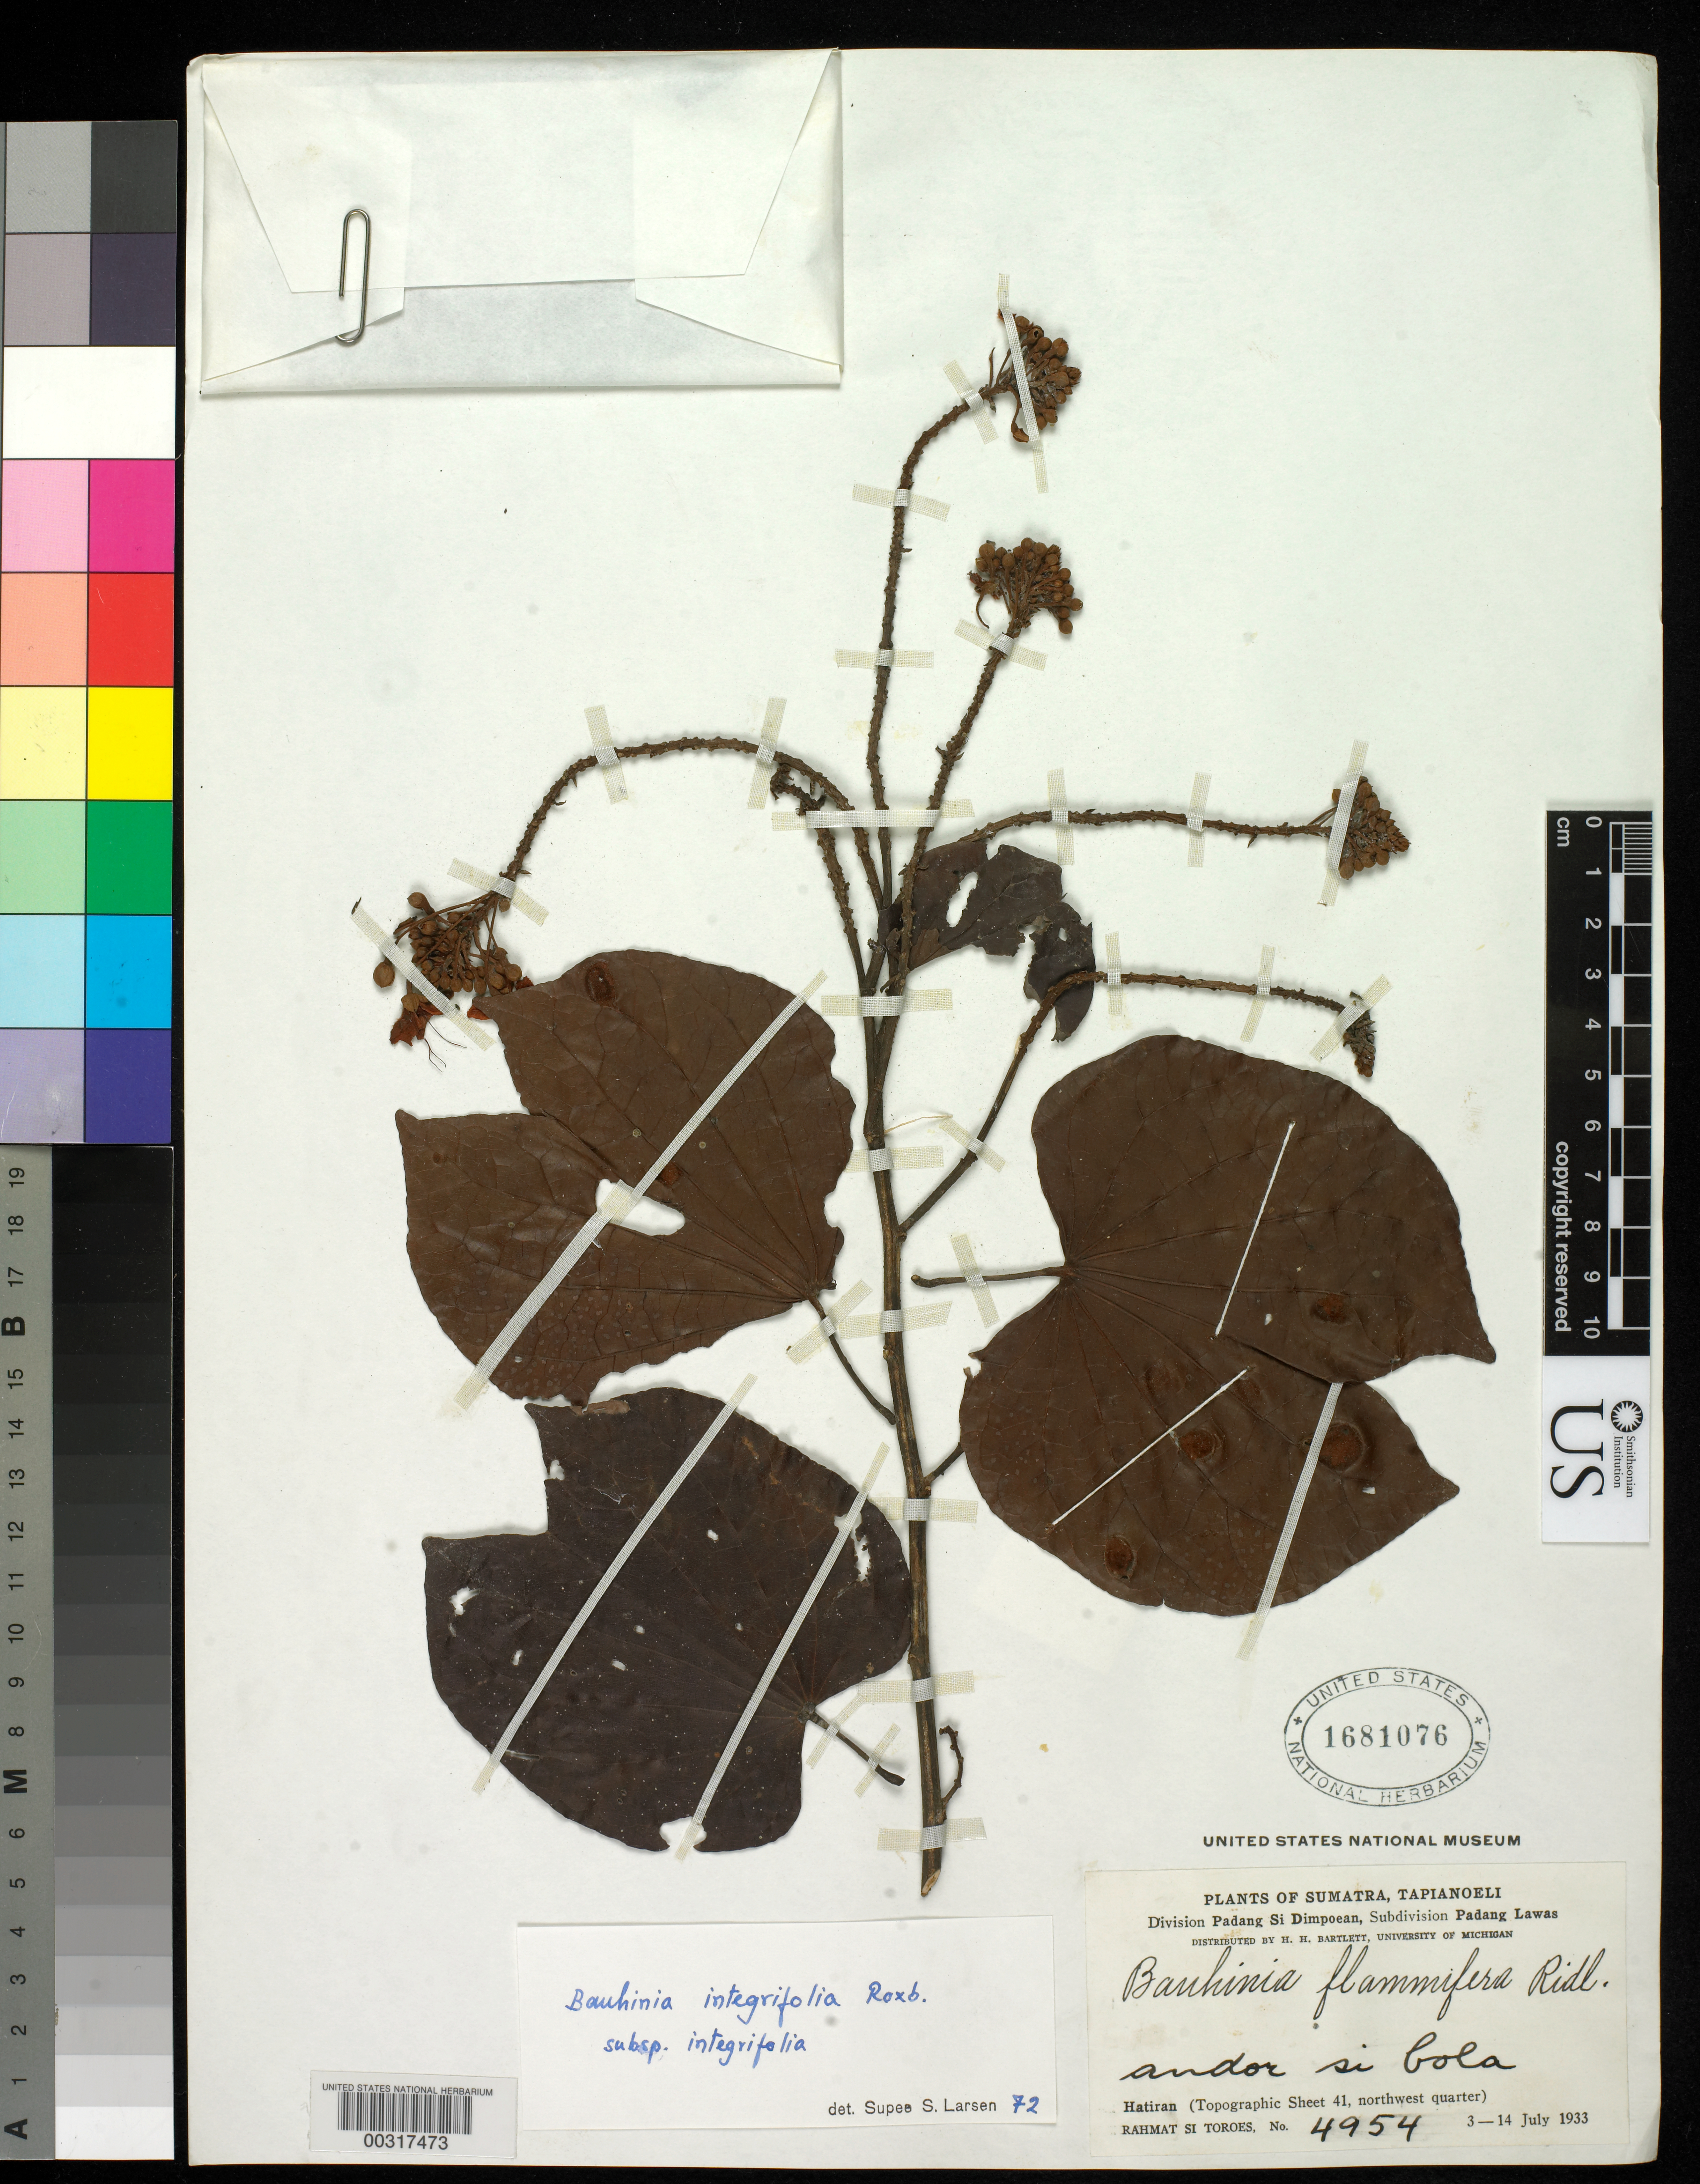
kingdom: Plantae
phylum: Tracheophyta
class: Magnoliopsida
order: Fabales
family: Fabaceae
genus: Phanera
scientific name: Phanera integrifolia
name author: (Roxb.) Benth.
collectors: Rahmat Si Boeea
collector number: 4954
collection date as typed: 03 Jul 1933 to 14 Jul 1933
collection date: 1933-07-03/1933-07-14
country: Indonesia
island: Sumatra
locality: Andor si bola; hatiran; division pandang si dimpoean, subdivision pandang lawas; tapianoeli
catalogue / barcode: US 1681076